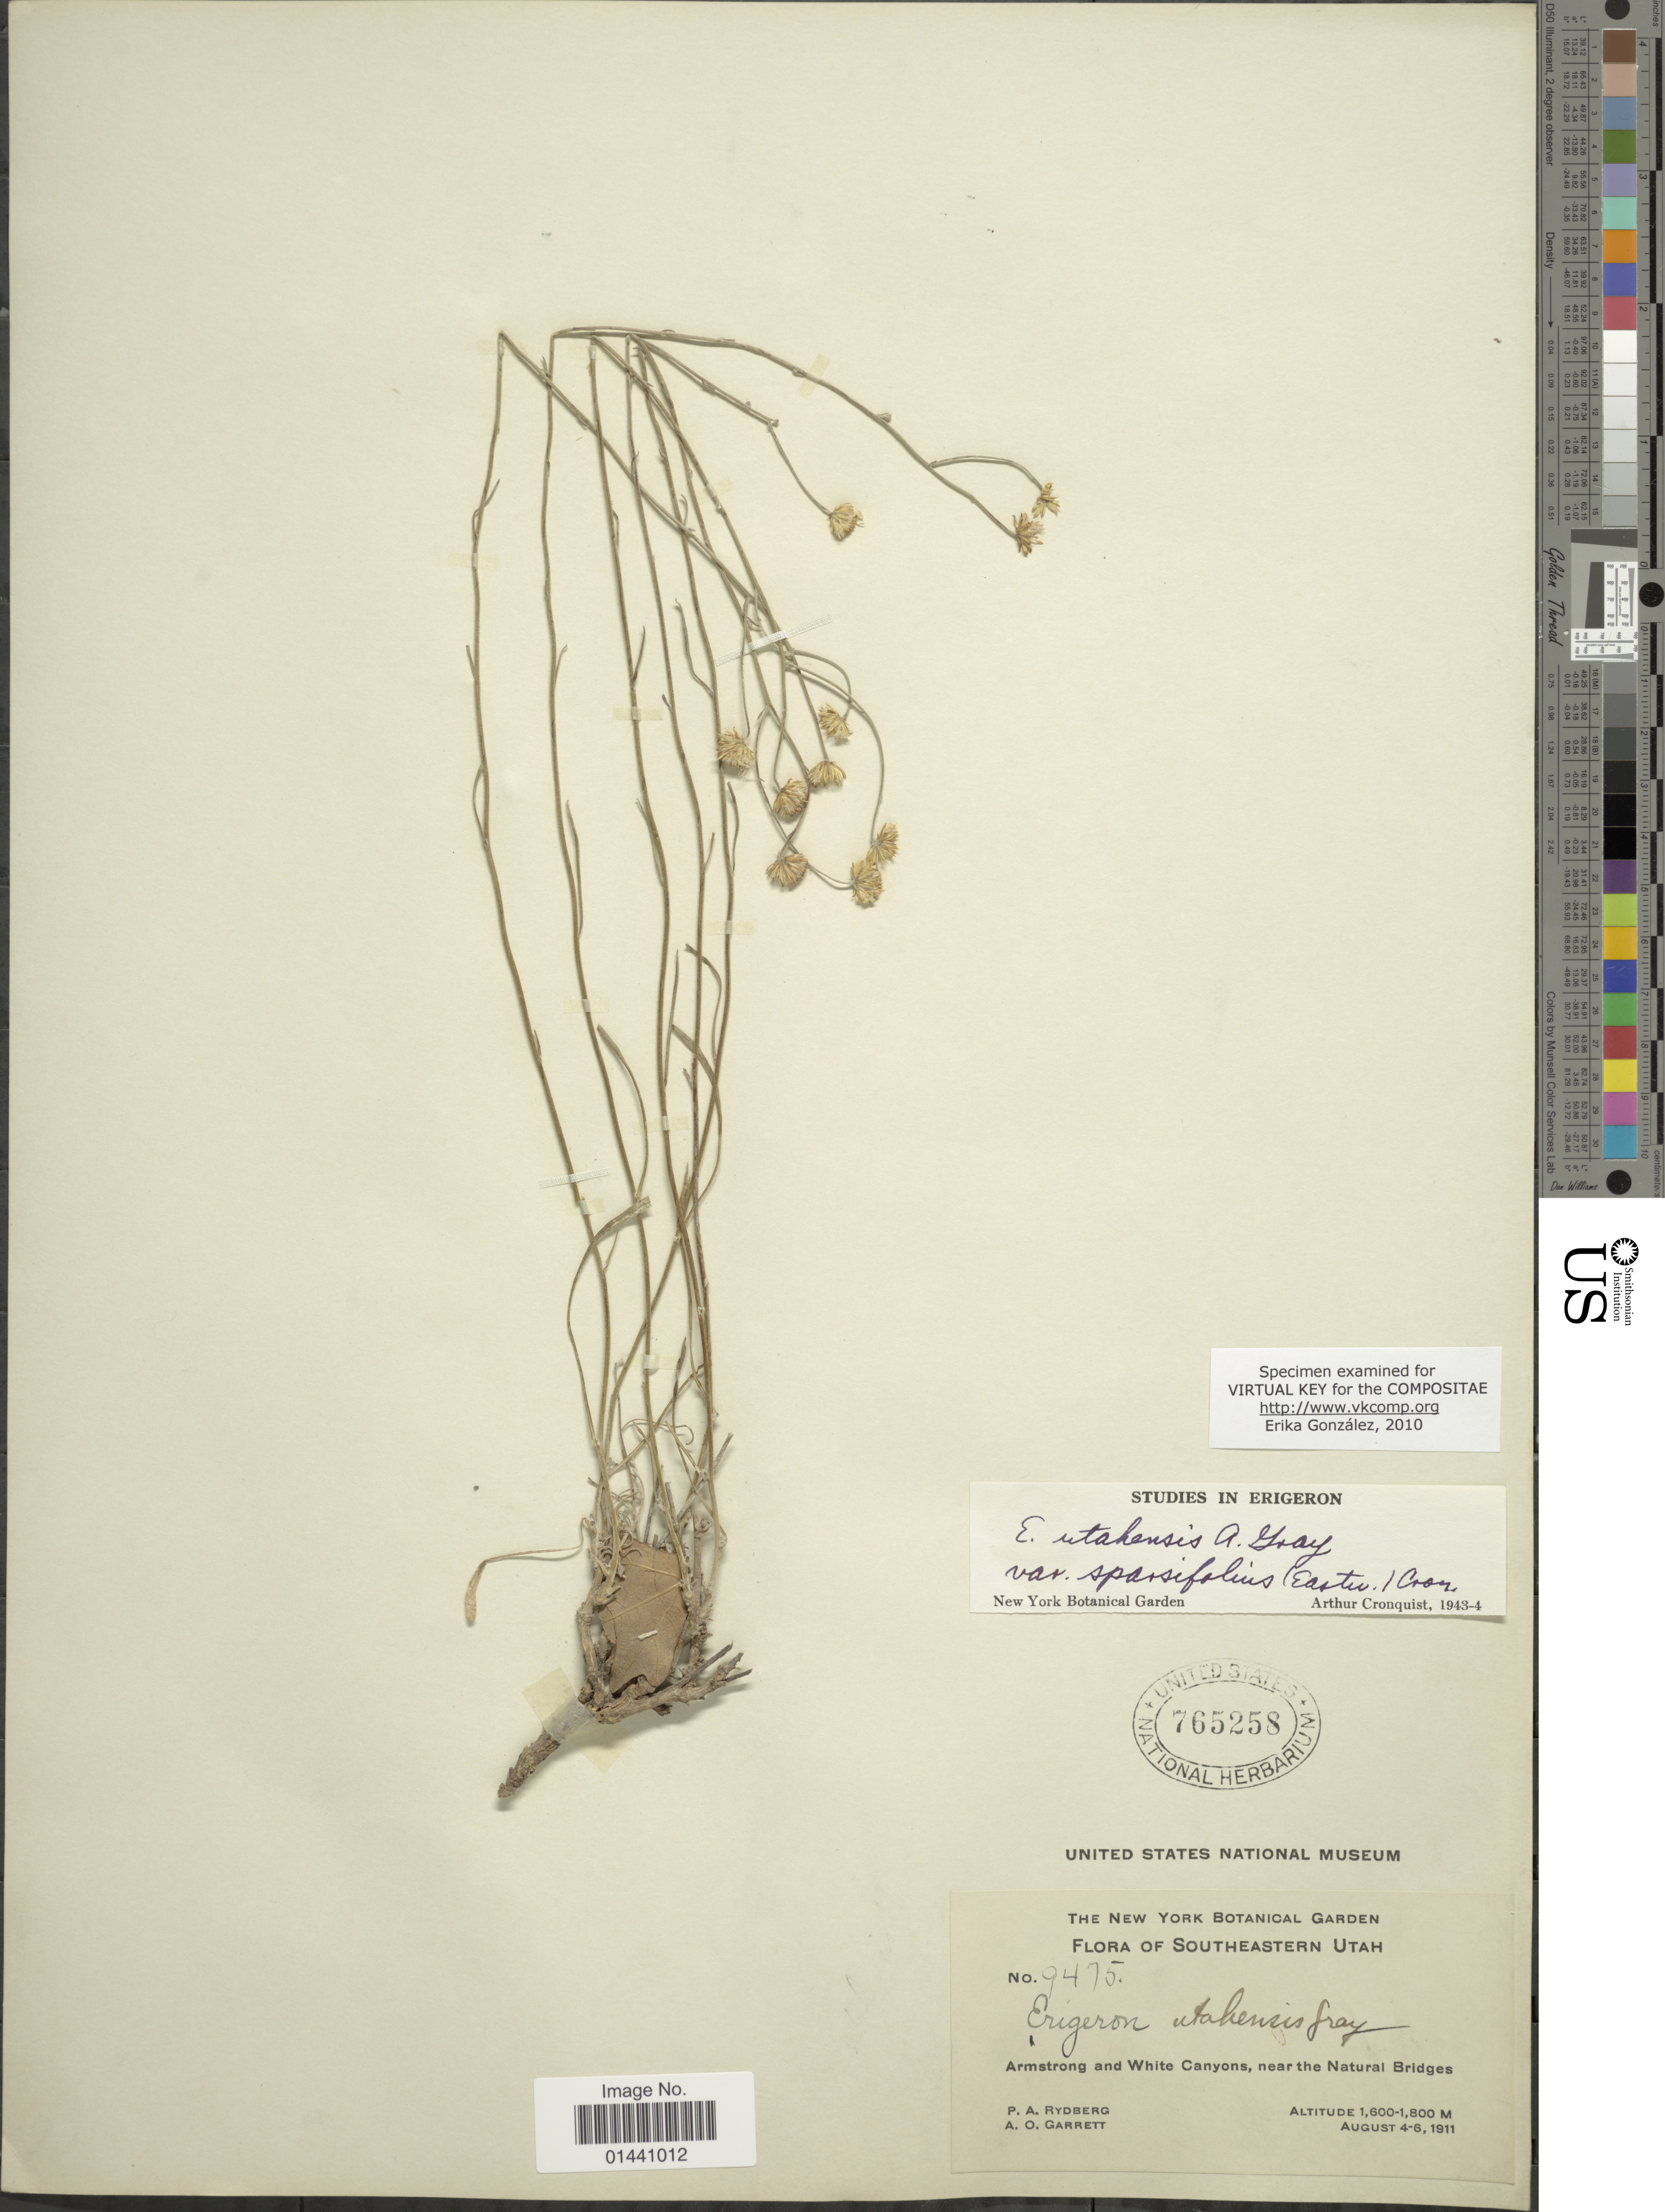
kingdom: Plantae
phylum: Tracheophyta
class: Magnoliopsida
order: Asterales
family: Asteraceae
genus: Erigeron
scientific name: Erigeron utahensis var. sparsifolius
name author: (Eastw.) Cronq.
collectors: P. A. Rydberg & A. O. Garrett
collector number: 9475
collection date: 1911-08-04/1911-08-06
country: United States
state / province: Utah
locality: Southeastern Utah, Armstrong and White Canyons, near the Natural Bridges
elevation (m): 1600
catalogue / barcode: US 765258